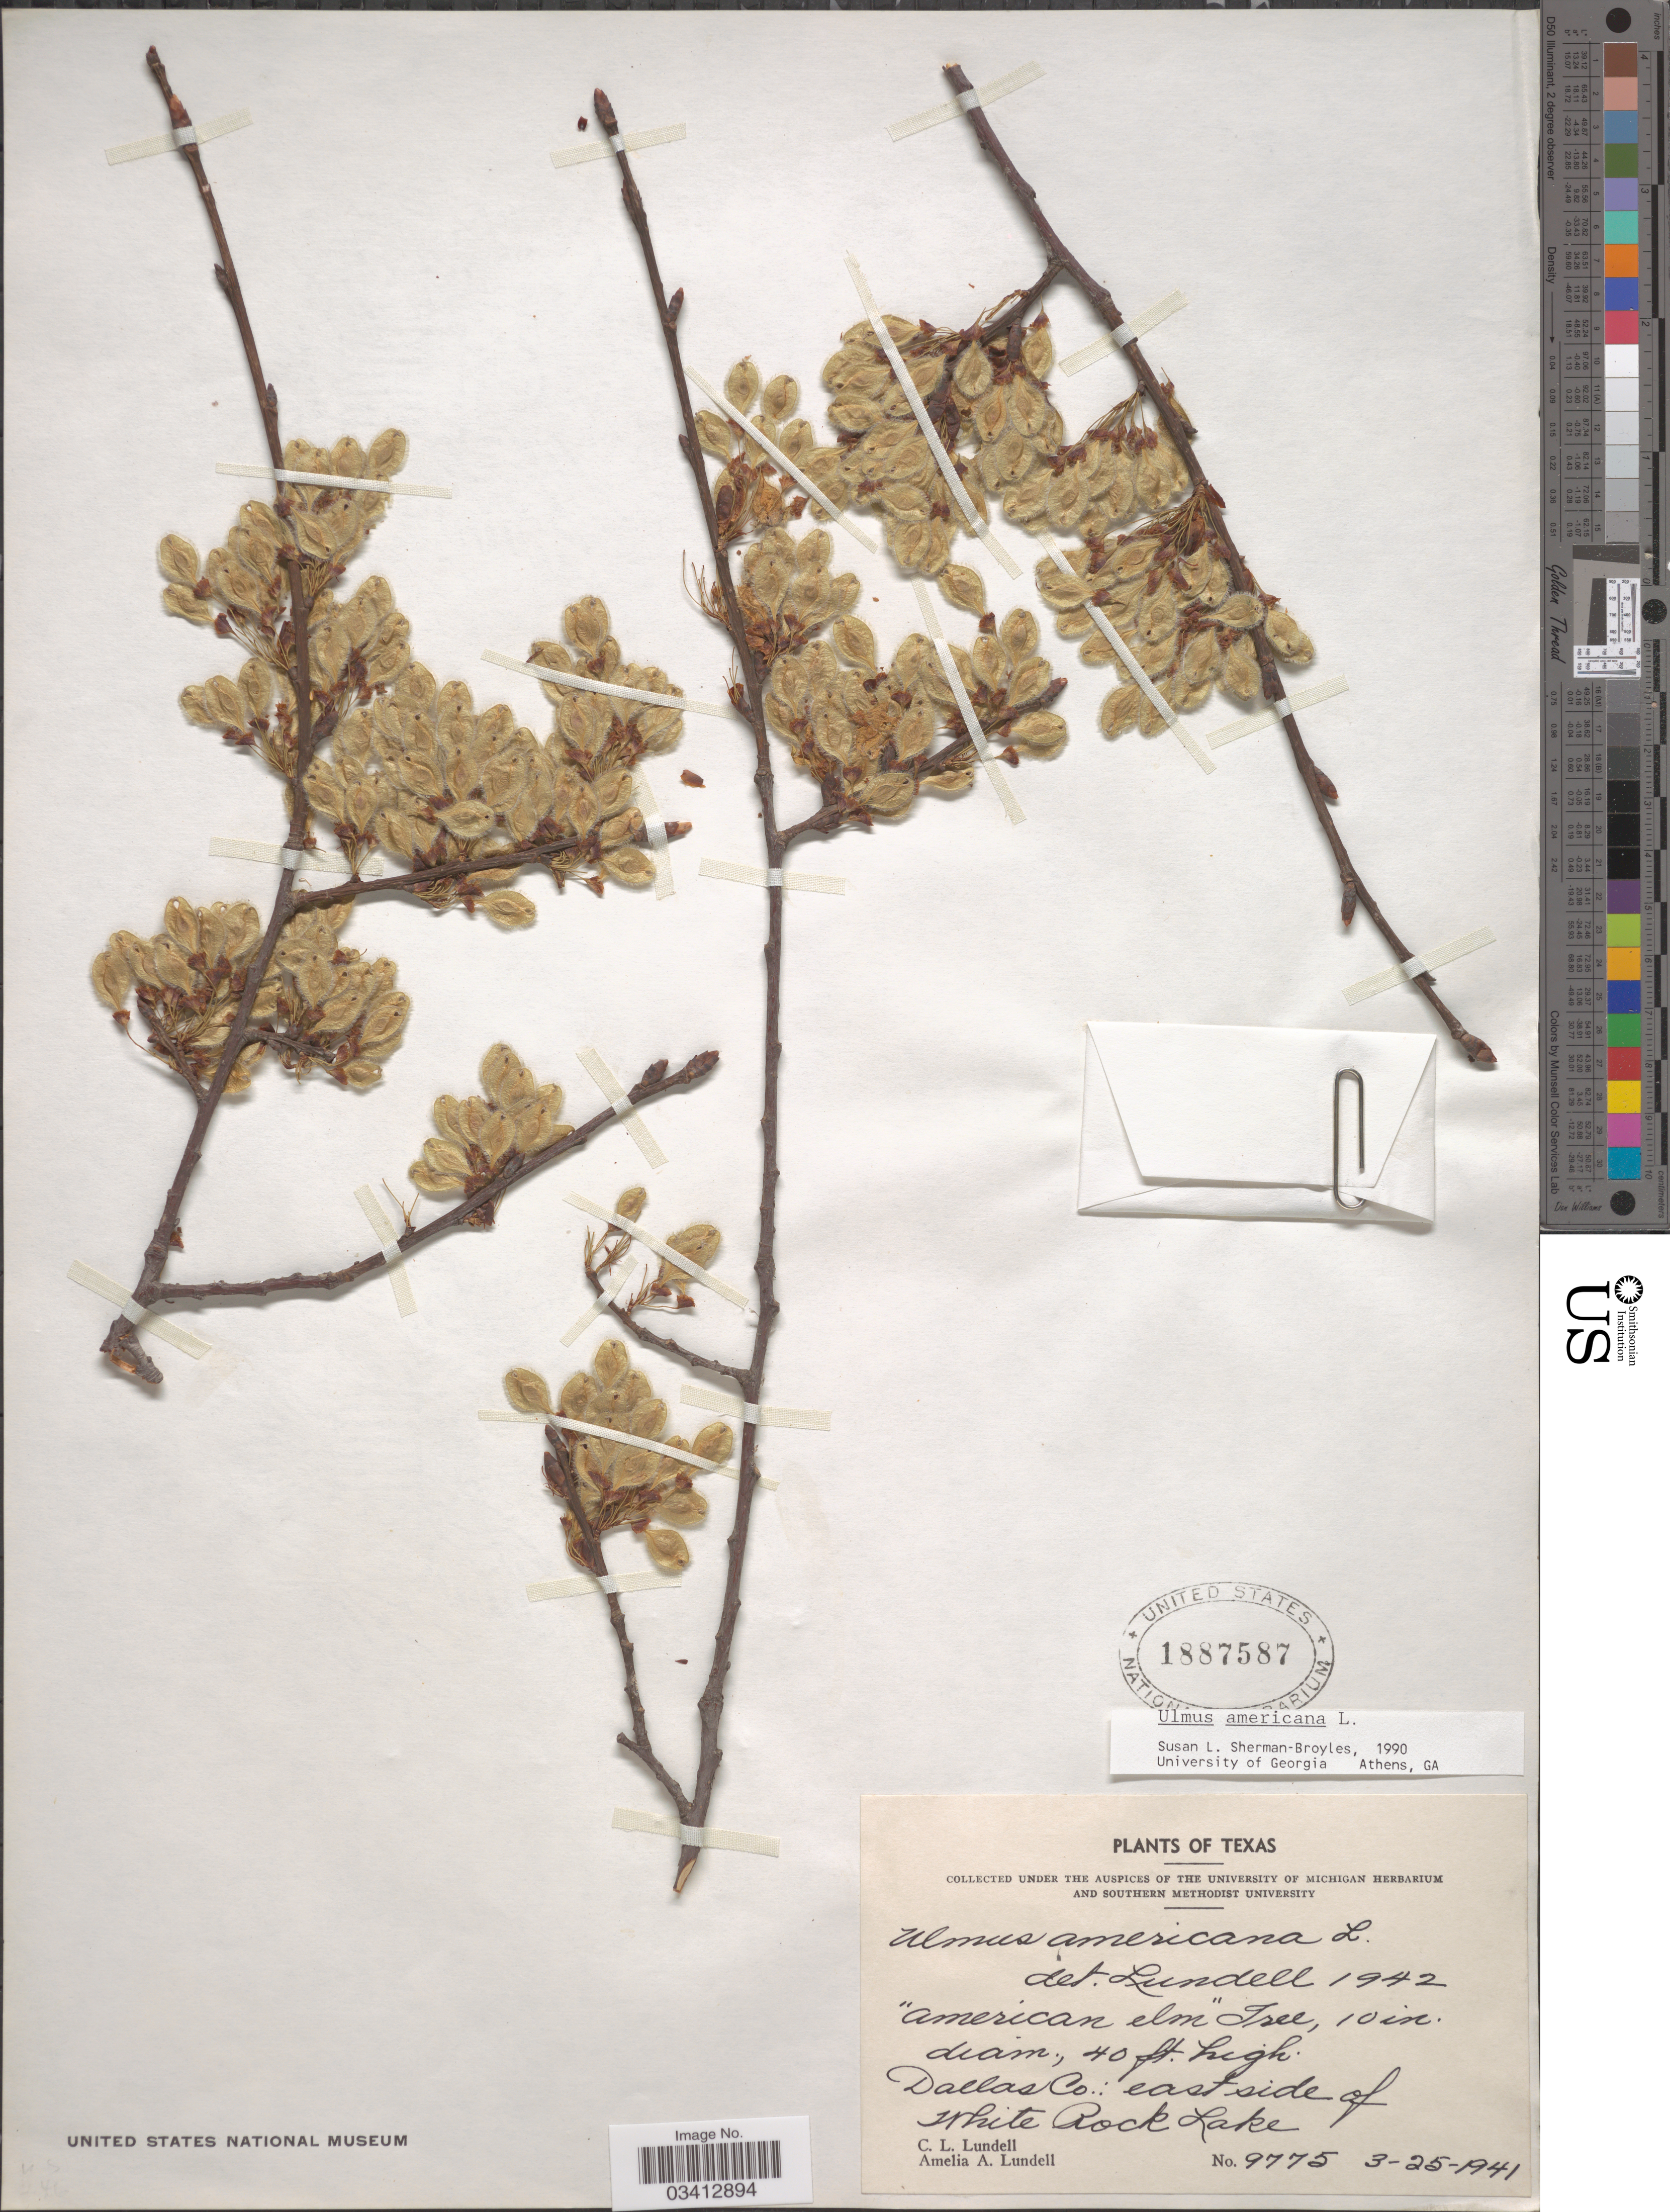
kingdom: Plantae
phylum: Tracheophyta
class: Magnoliopsida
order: Rosales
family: Ulmaceae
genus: Ulmus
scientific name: Ulmus americana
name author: L.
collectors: C. L. Lundell & A. A. Lundell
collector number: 9775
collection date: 1941-03-25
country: United States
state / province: Texas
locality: Dallas Co.: east side of White Rock Lake.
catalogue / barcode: US 1887587